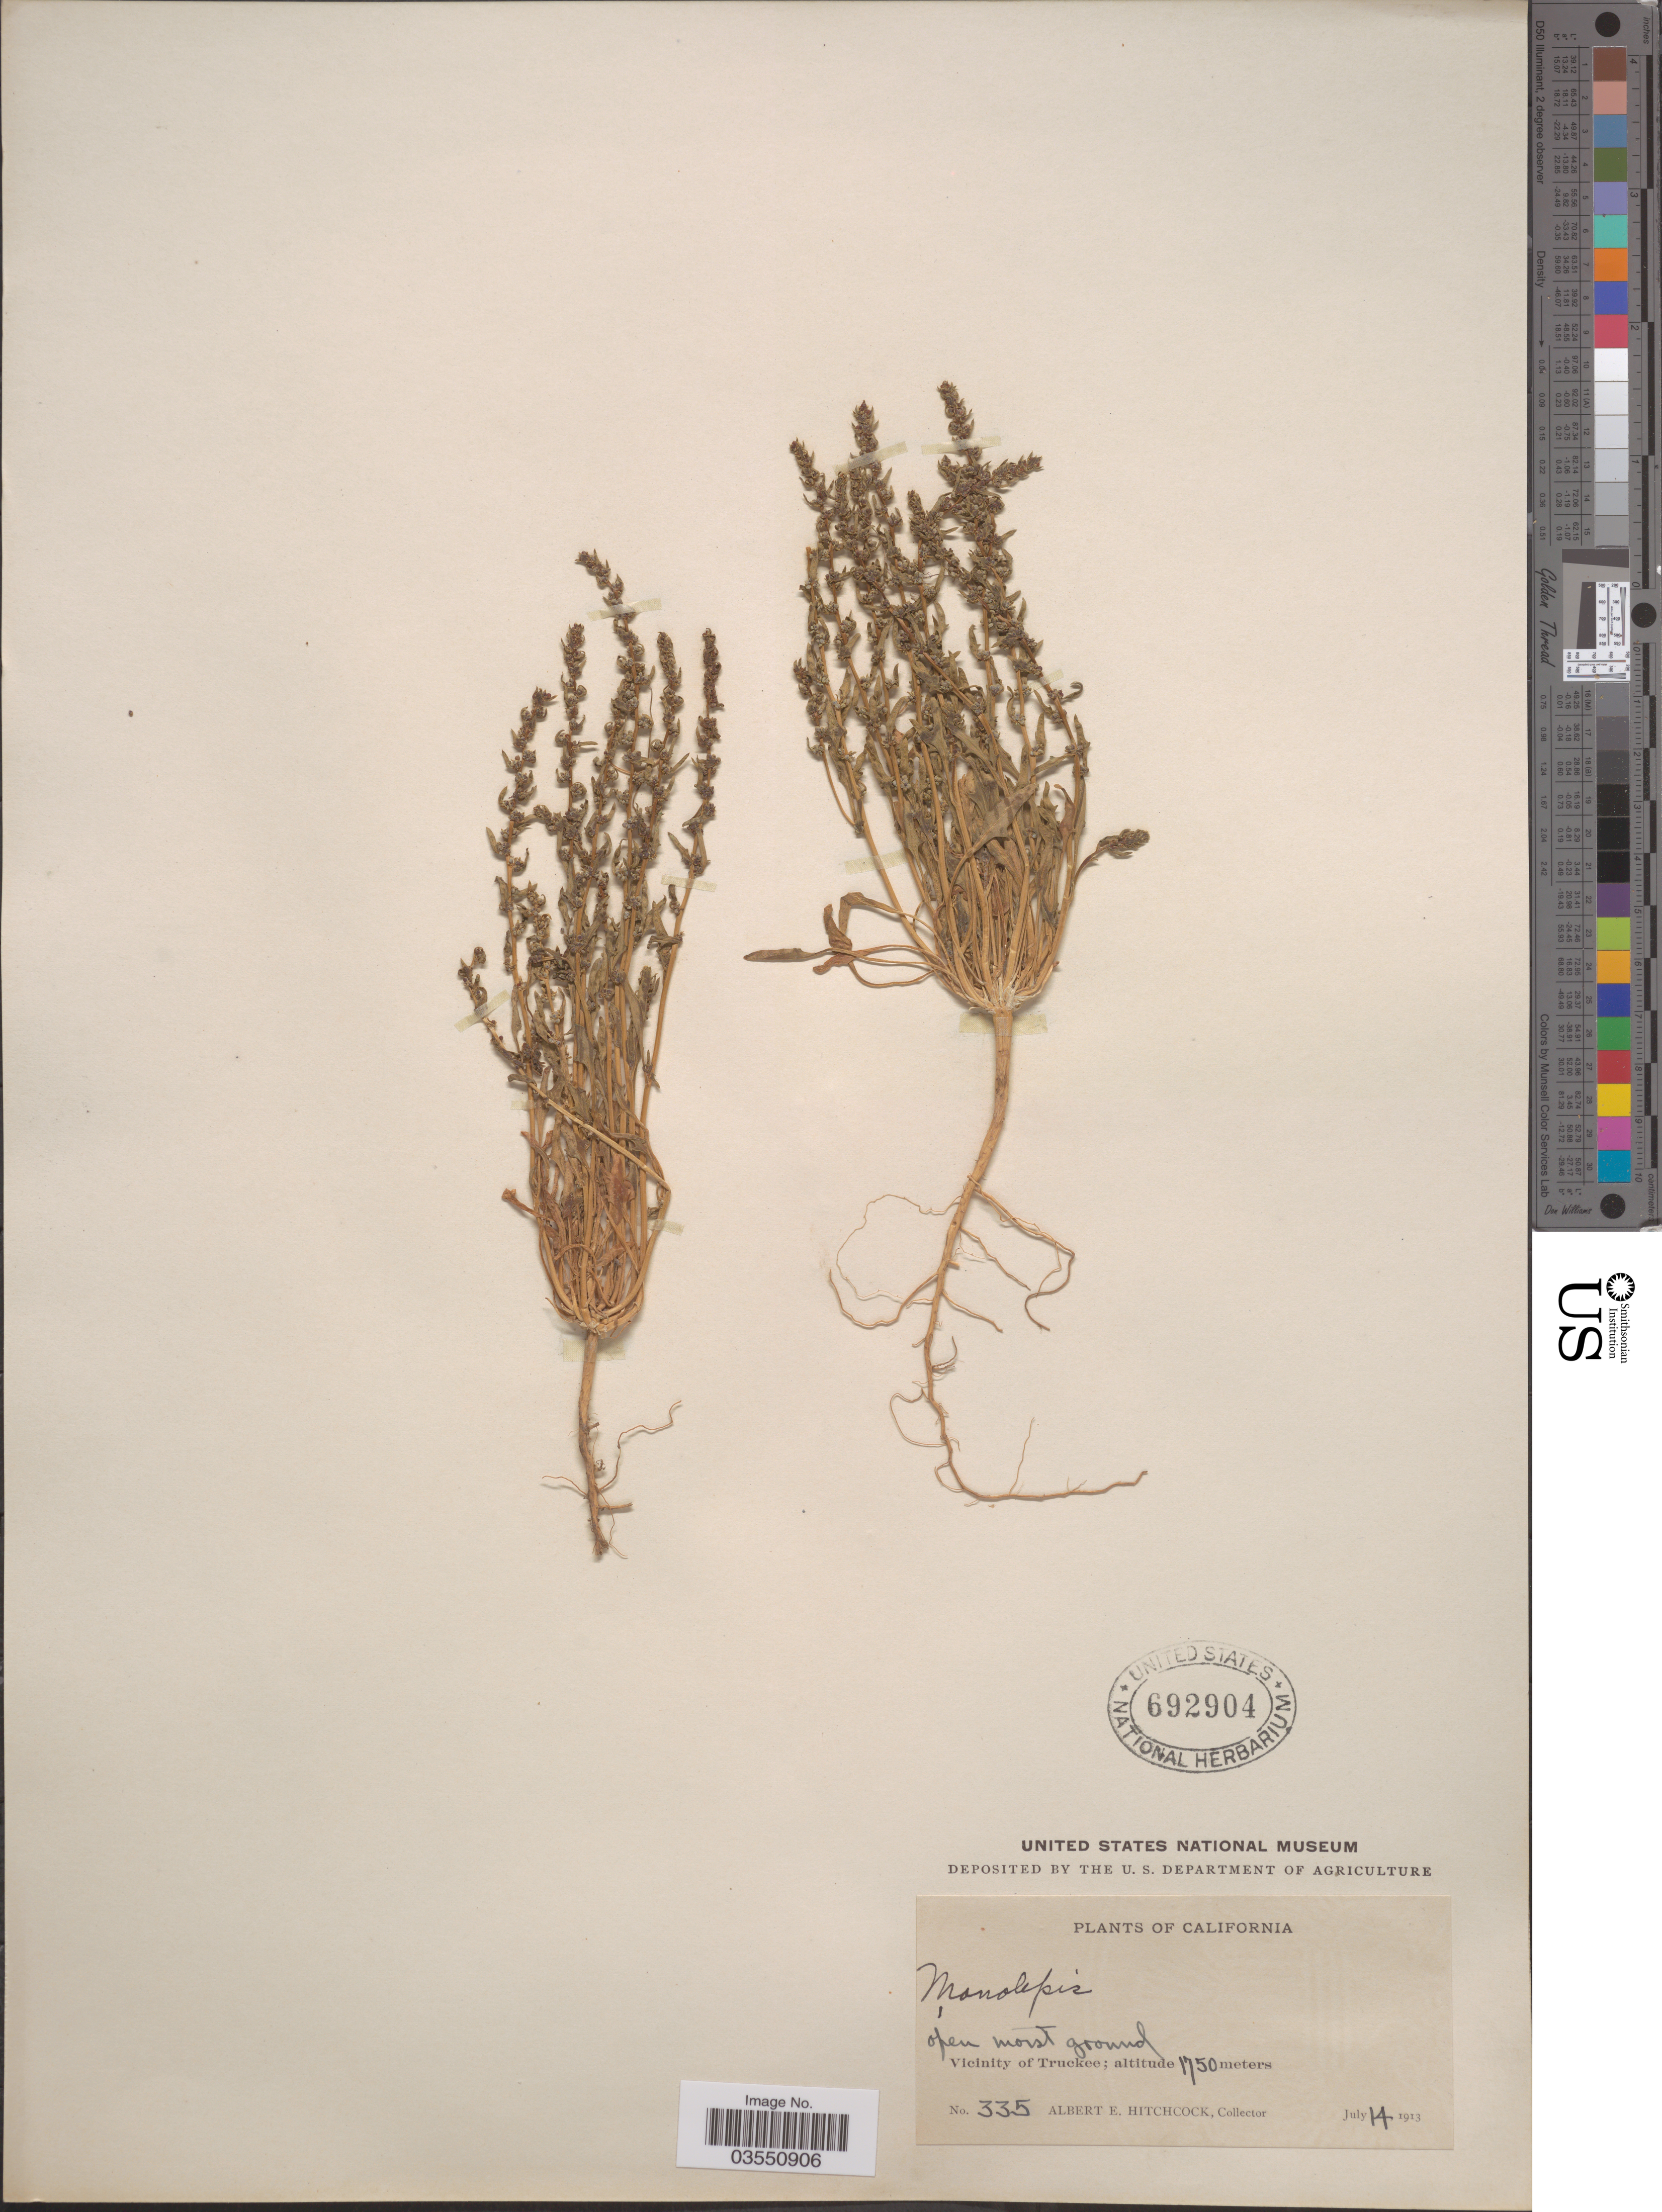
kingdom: Plantae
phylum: Tracheophyta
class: Magnoliopsida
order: Caryophyllales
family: Amaranthaceae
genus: Blitum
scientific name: Blitum nuttallianum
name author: Schult.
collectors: A. Hitchcock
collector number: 335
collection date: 1913-07-14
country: United States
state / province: California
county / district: Nevada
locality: Vicinity of Truckee.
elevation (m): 1750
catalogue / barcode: US 692904